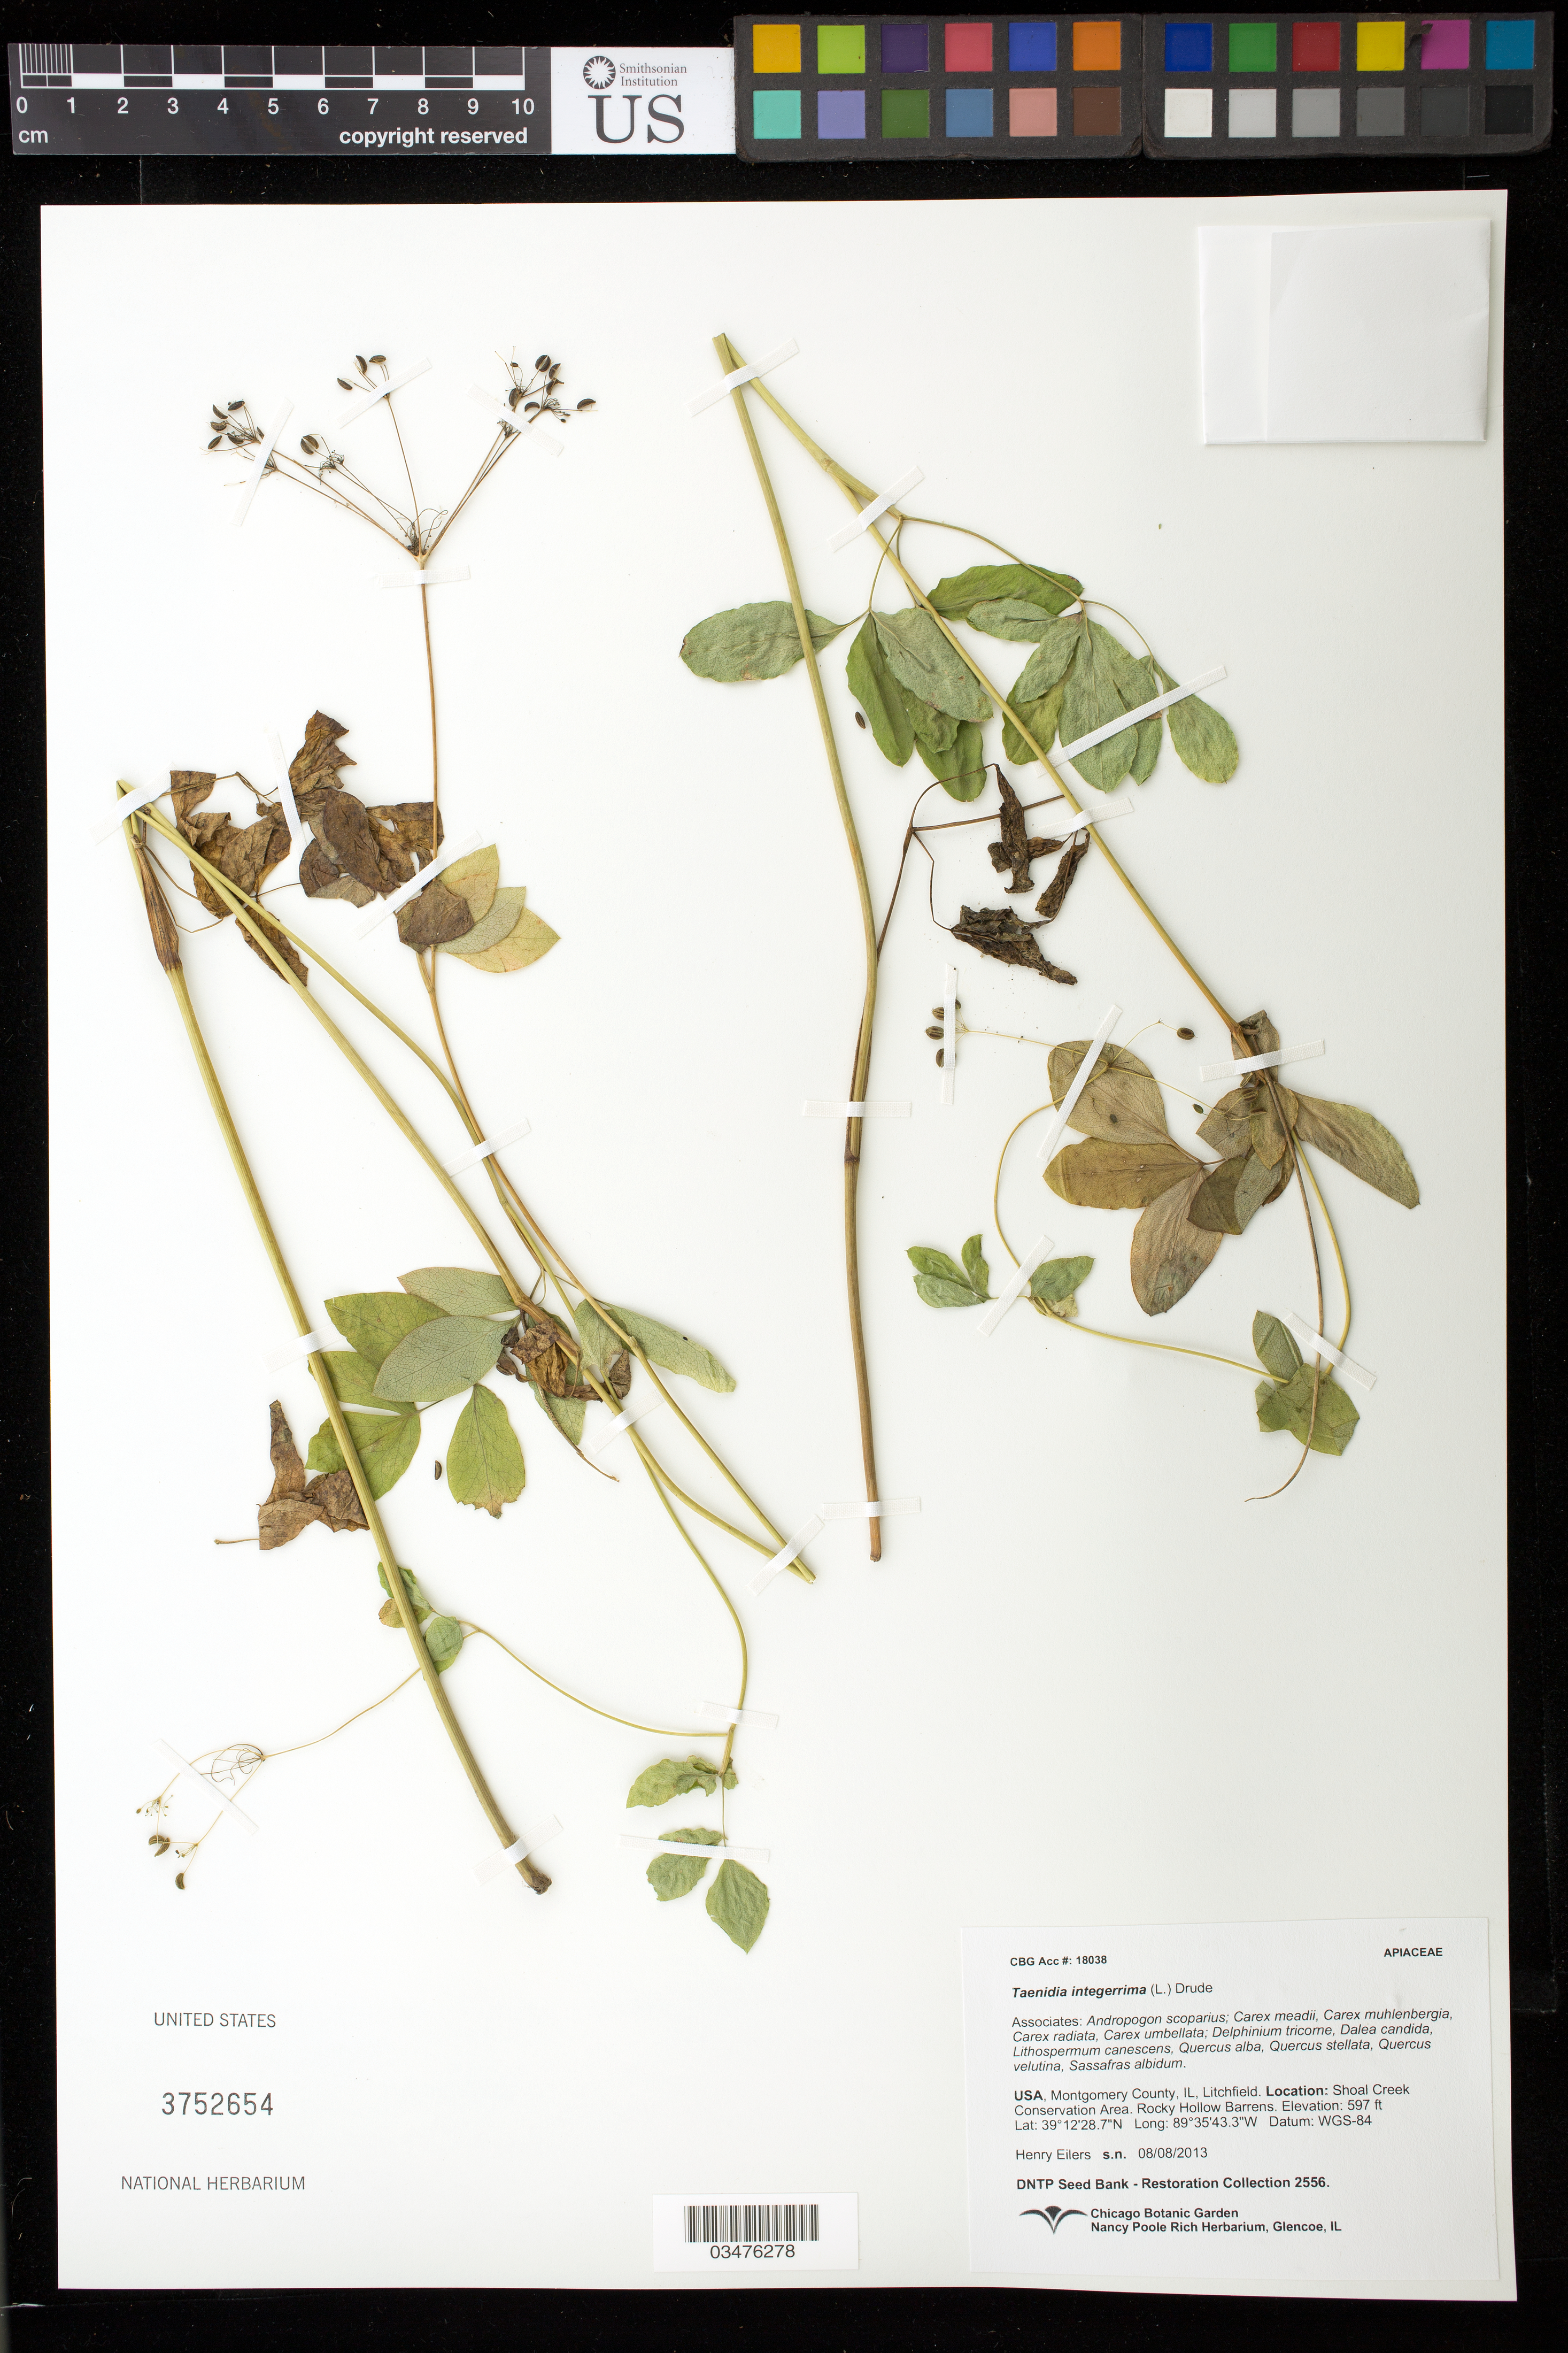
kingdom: Plantae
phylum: Tracheophyta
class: Magnoliopsida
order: Apiales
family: Apiaceae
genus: Taenidia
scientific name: Taenidia integerrima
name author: (L.) Drude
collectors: H. Eilers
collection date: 2013-08-08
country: United States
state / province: Illinois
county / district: Montgomery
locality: Litchfield, Shoal Creek Conservation Area. Rocky Hollow Barrens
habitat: With Carex meadii, Dalea candida, Quercus alba, ect.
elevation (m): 182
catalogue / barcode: US 3752654